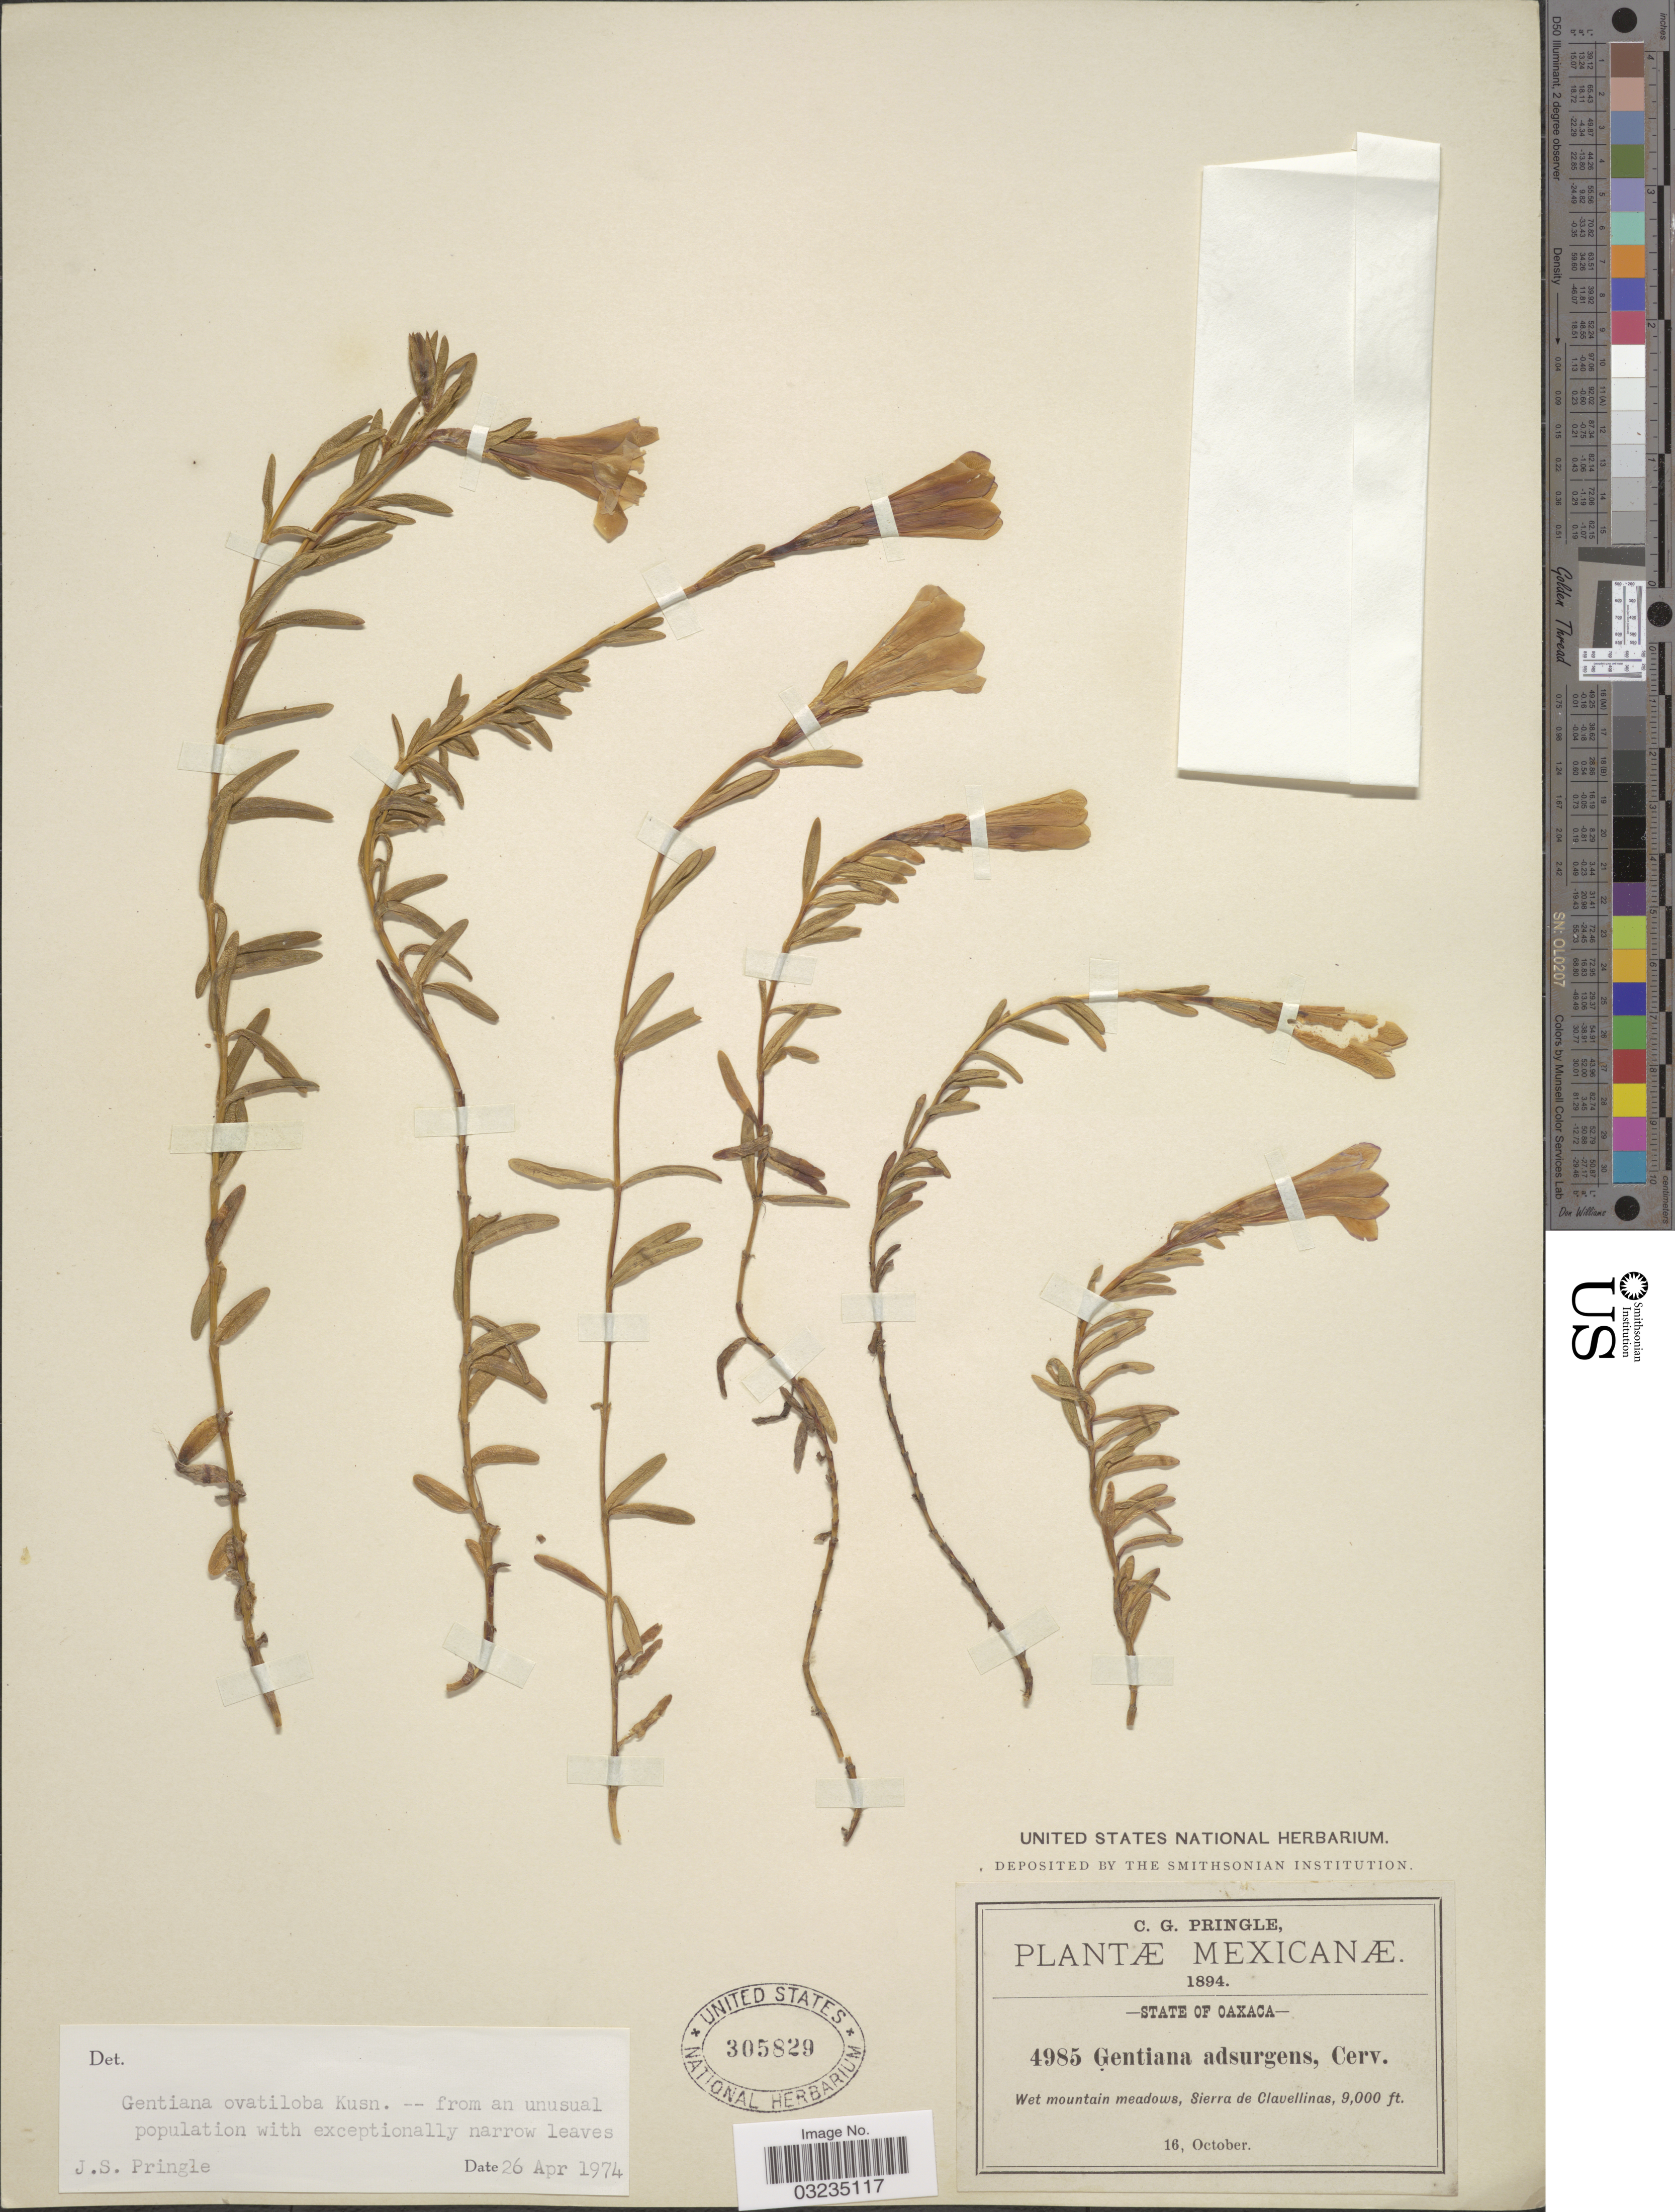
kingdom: Plantae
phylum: Tracheophyta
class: Magnoliopsida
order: Gentianales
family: Gentianaceae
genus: Gentiana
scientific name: Gentiana ovatiloba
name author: Kusn.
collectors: C. G. Pringle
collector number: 4985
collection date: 1894-10-16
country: Mexico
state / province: Oaxaca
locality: State of Oaxaca. Wet mountain meadows, Sierra de Clavellinas.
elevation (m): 2743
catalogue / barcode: US 305829